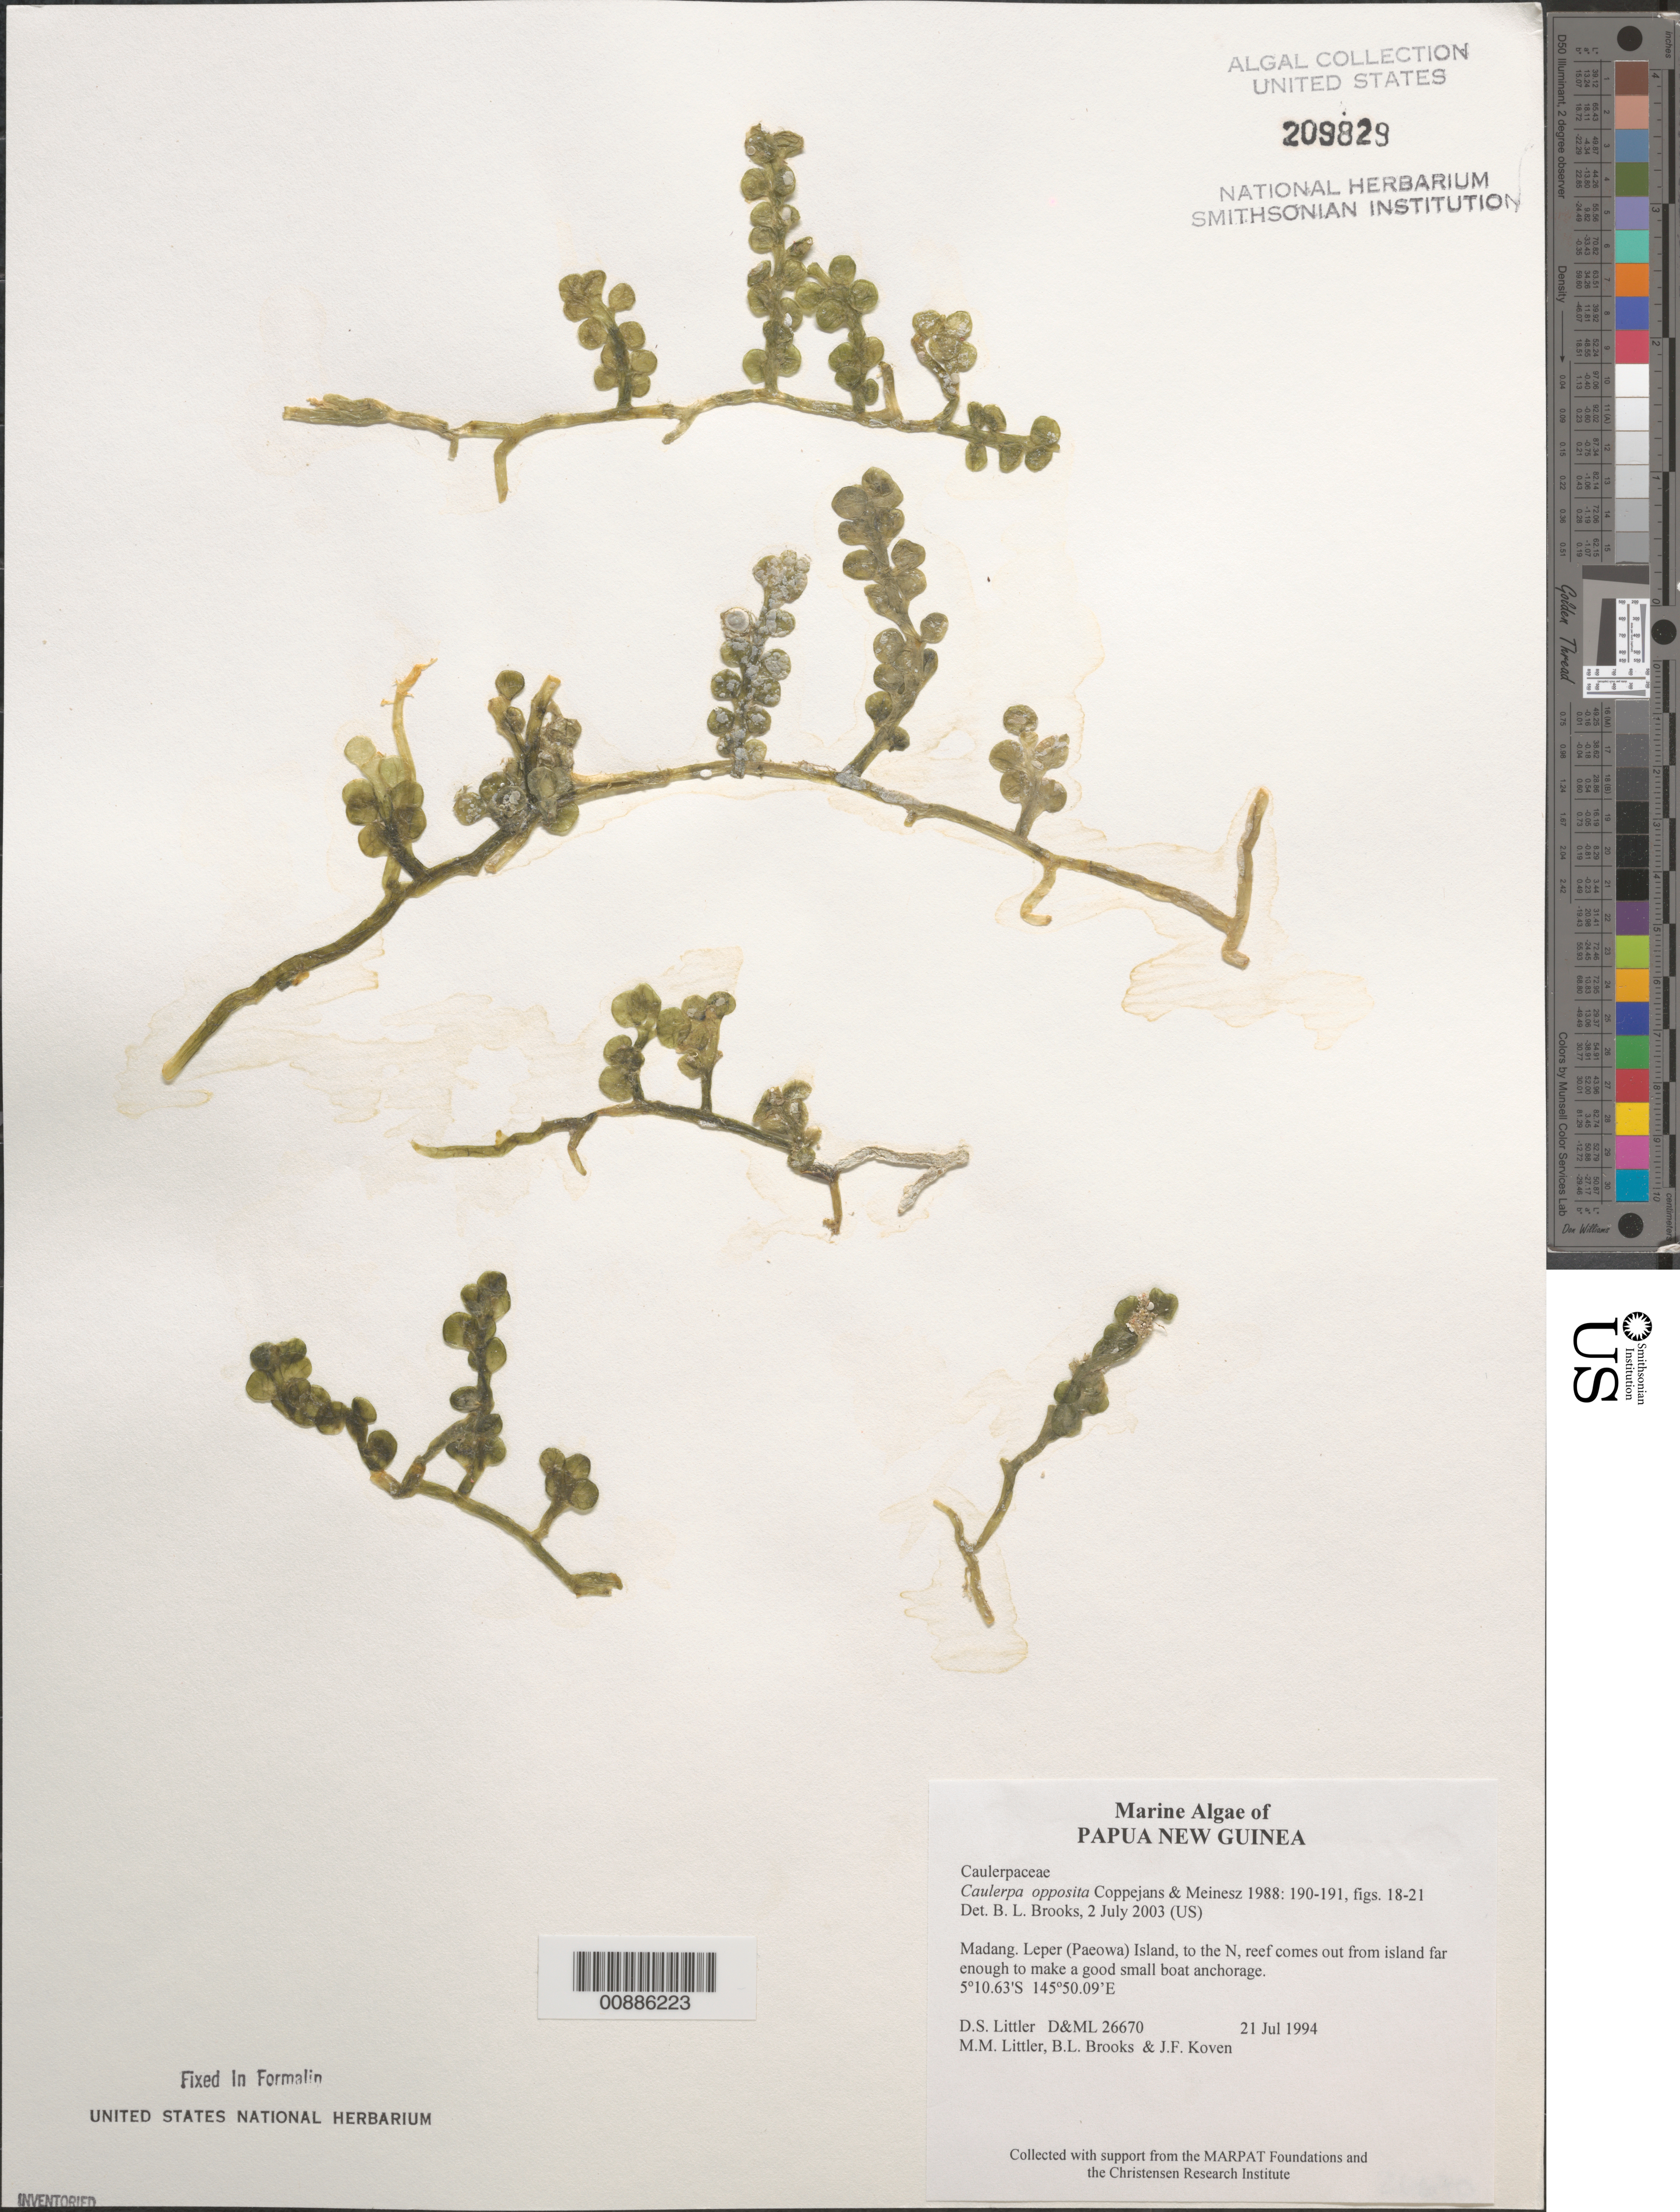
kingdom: Plantae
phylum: Chlorophyta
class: Ulvophyceae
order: Bryopsidales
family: Caulerpaceae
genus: Caulerpa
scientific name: Caulerpa opposita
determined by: Brooks, B. L., (BOT), Smithsonian Institution - National Museum of Natural History (UNITED STATES)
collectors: D. S. Littler, M. M. Littler, B. Brooks & J. Koven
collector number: D&ML 26670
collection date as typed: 21 Jul 1994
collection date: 1994-07-21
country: Papua New Guinea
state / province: Madang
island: Leper [Paeowa]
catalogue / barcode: US 209829